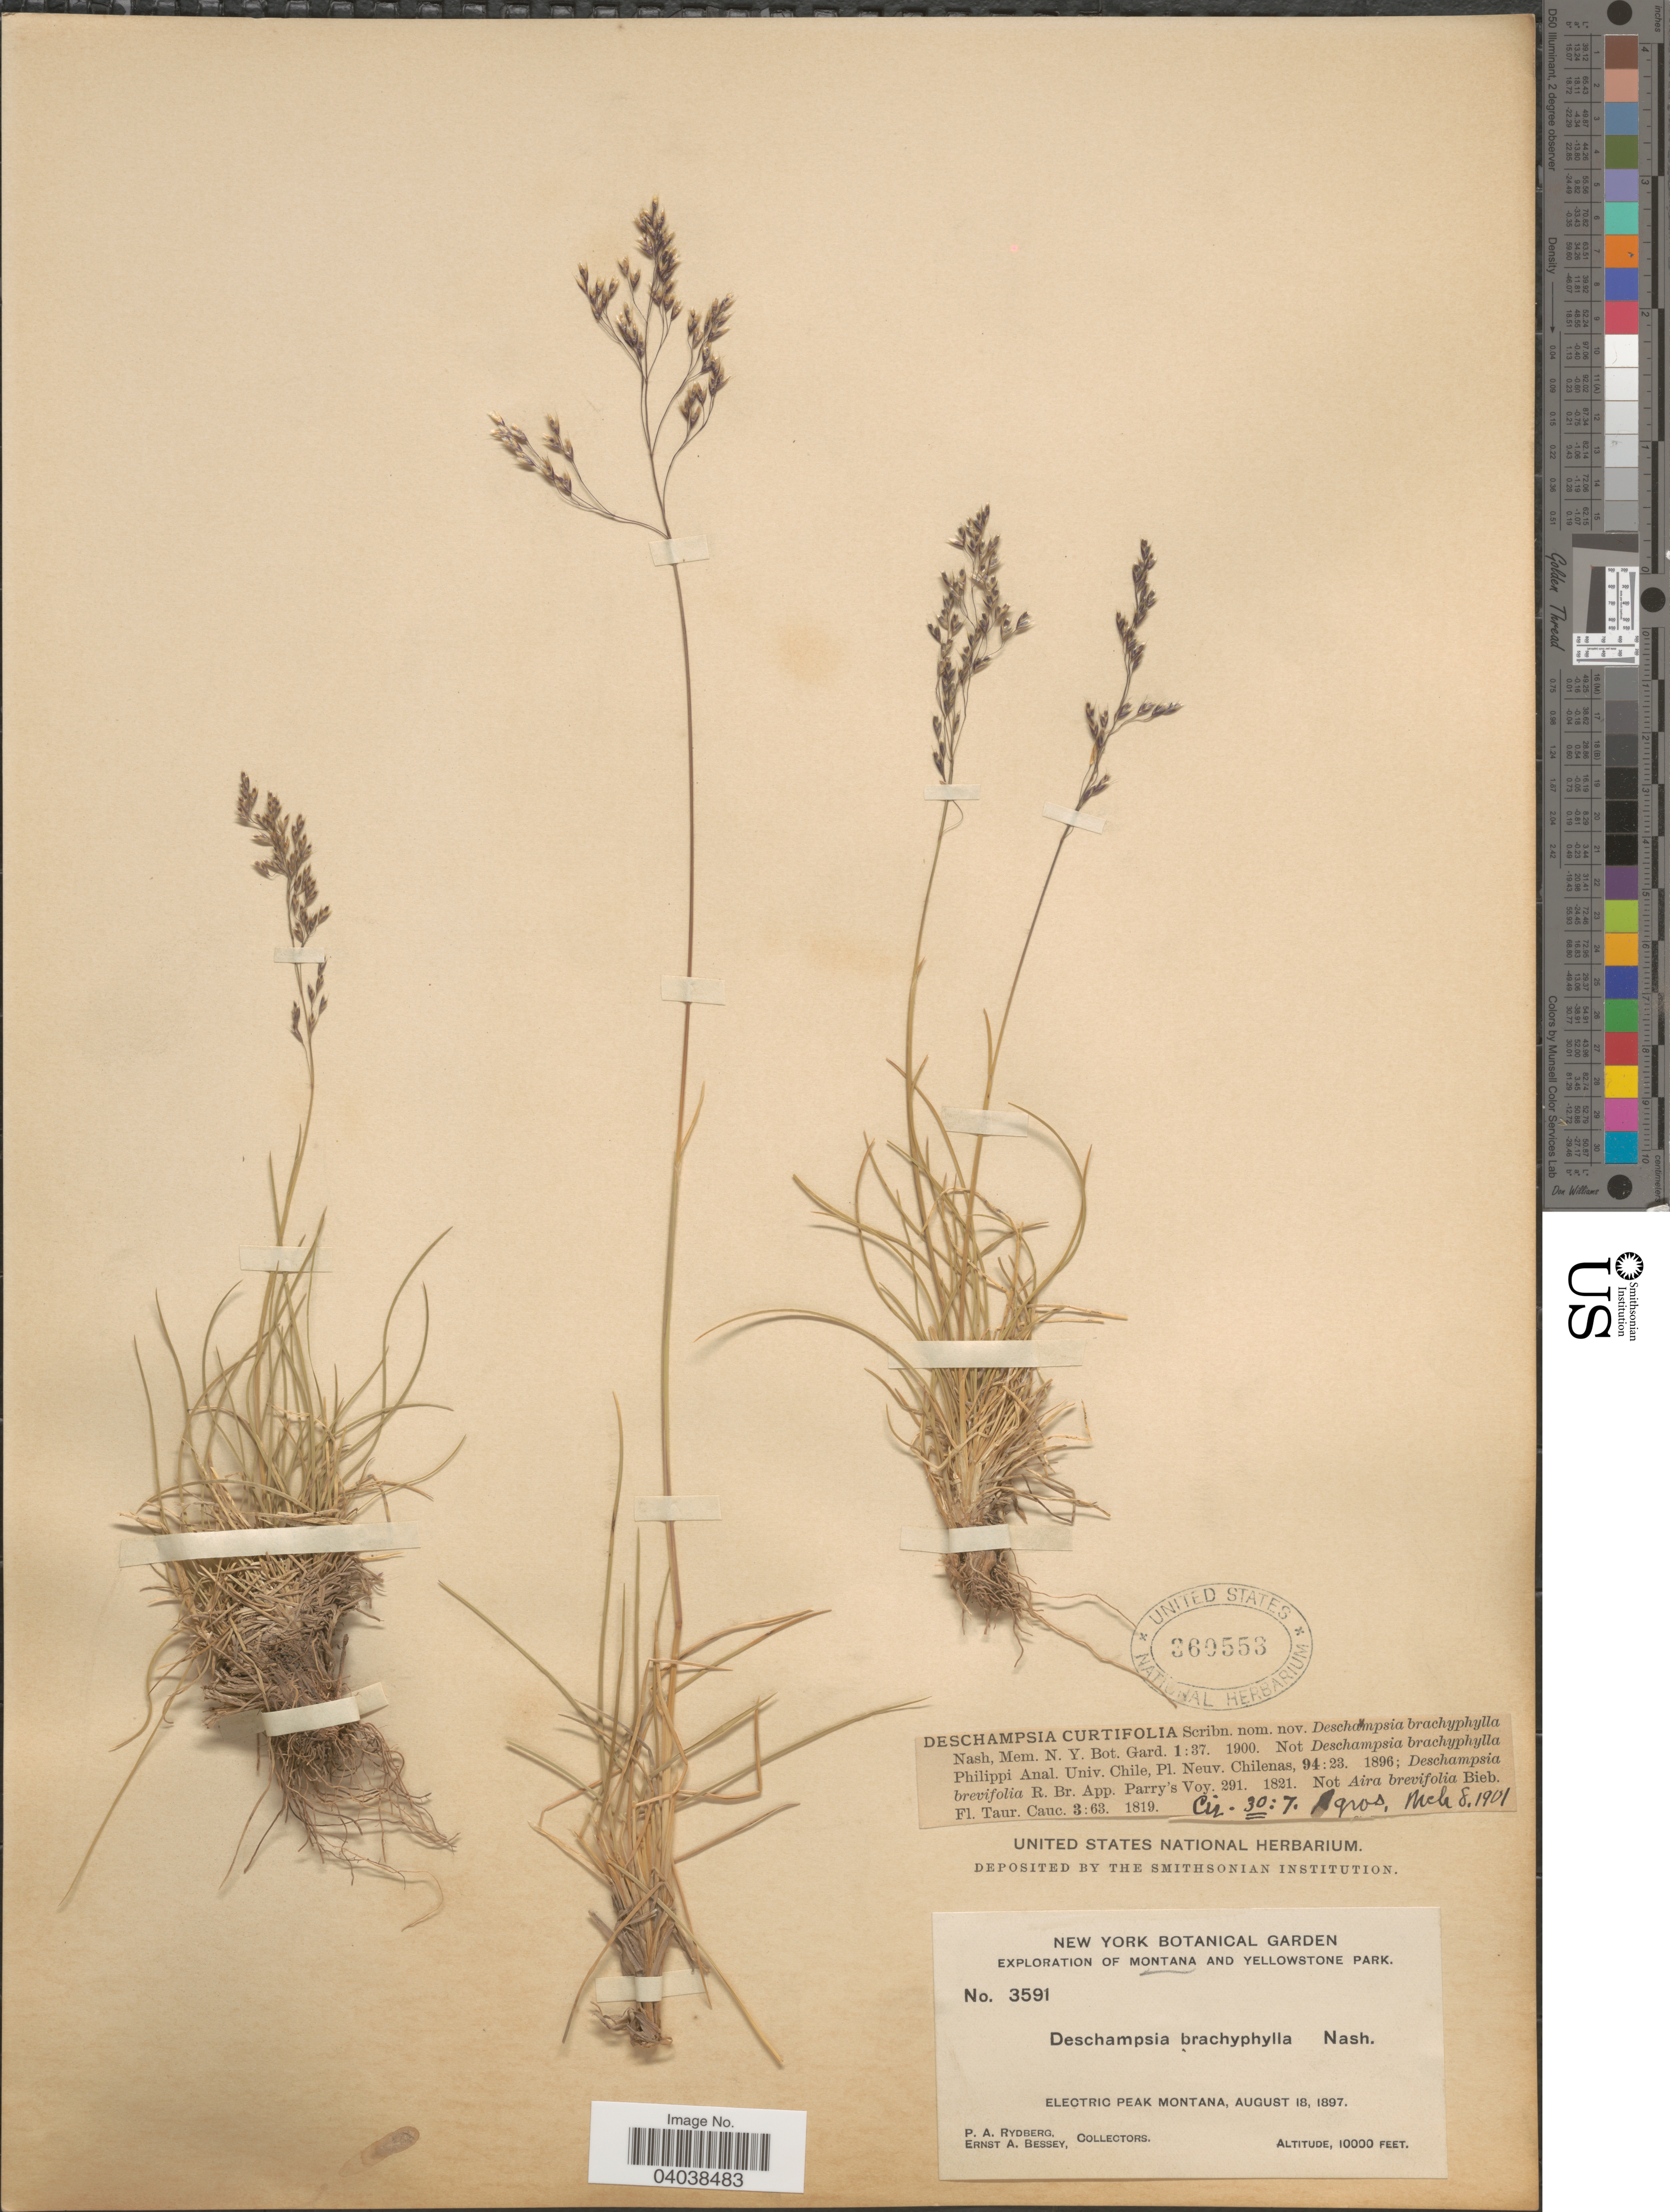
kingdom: Plantae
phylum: Tracheophyta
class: Liliopsida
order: Poales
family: Poaceae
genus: Deschampsia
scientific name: Deschampsia cespitosa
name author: (L.) P. Beauv.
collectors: P. A. Rydberg & E. A. Bessey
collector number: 3591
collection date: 1897-08-18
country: United States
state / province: Montana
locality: Electric Peak Montana.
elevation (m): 3048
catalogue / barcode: US 360553